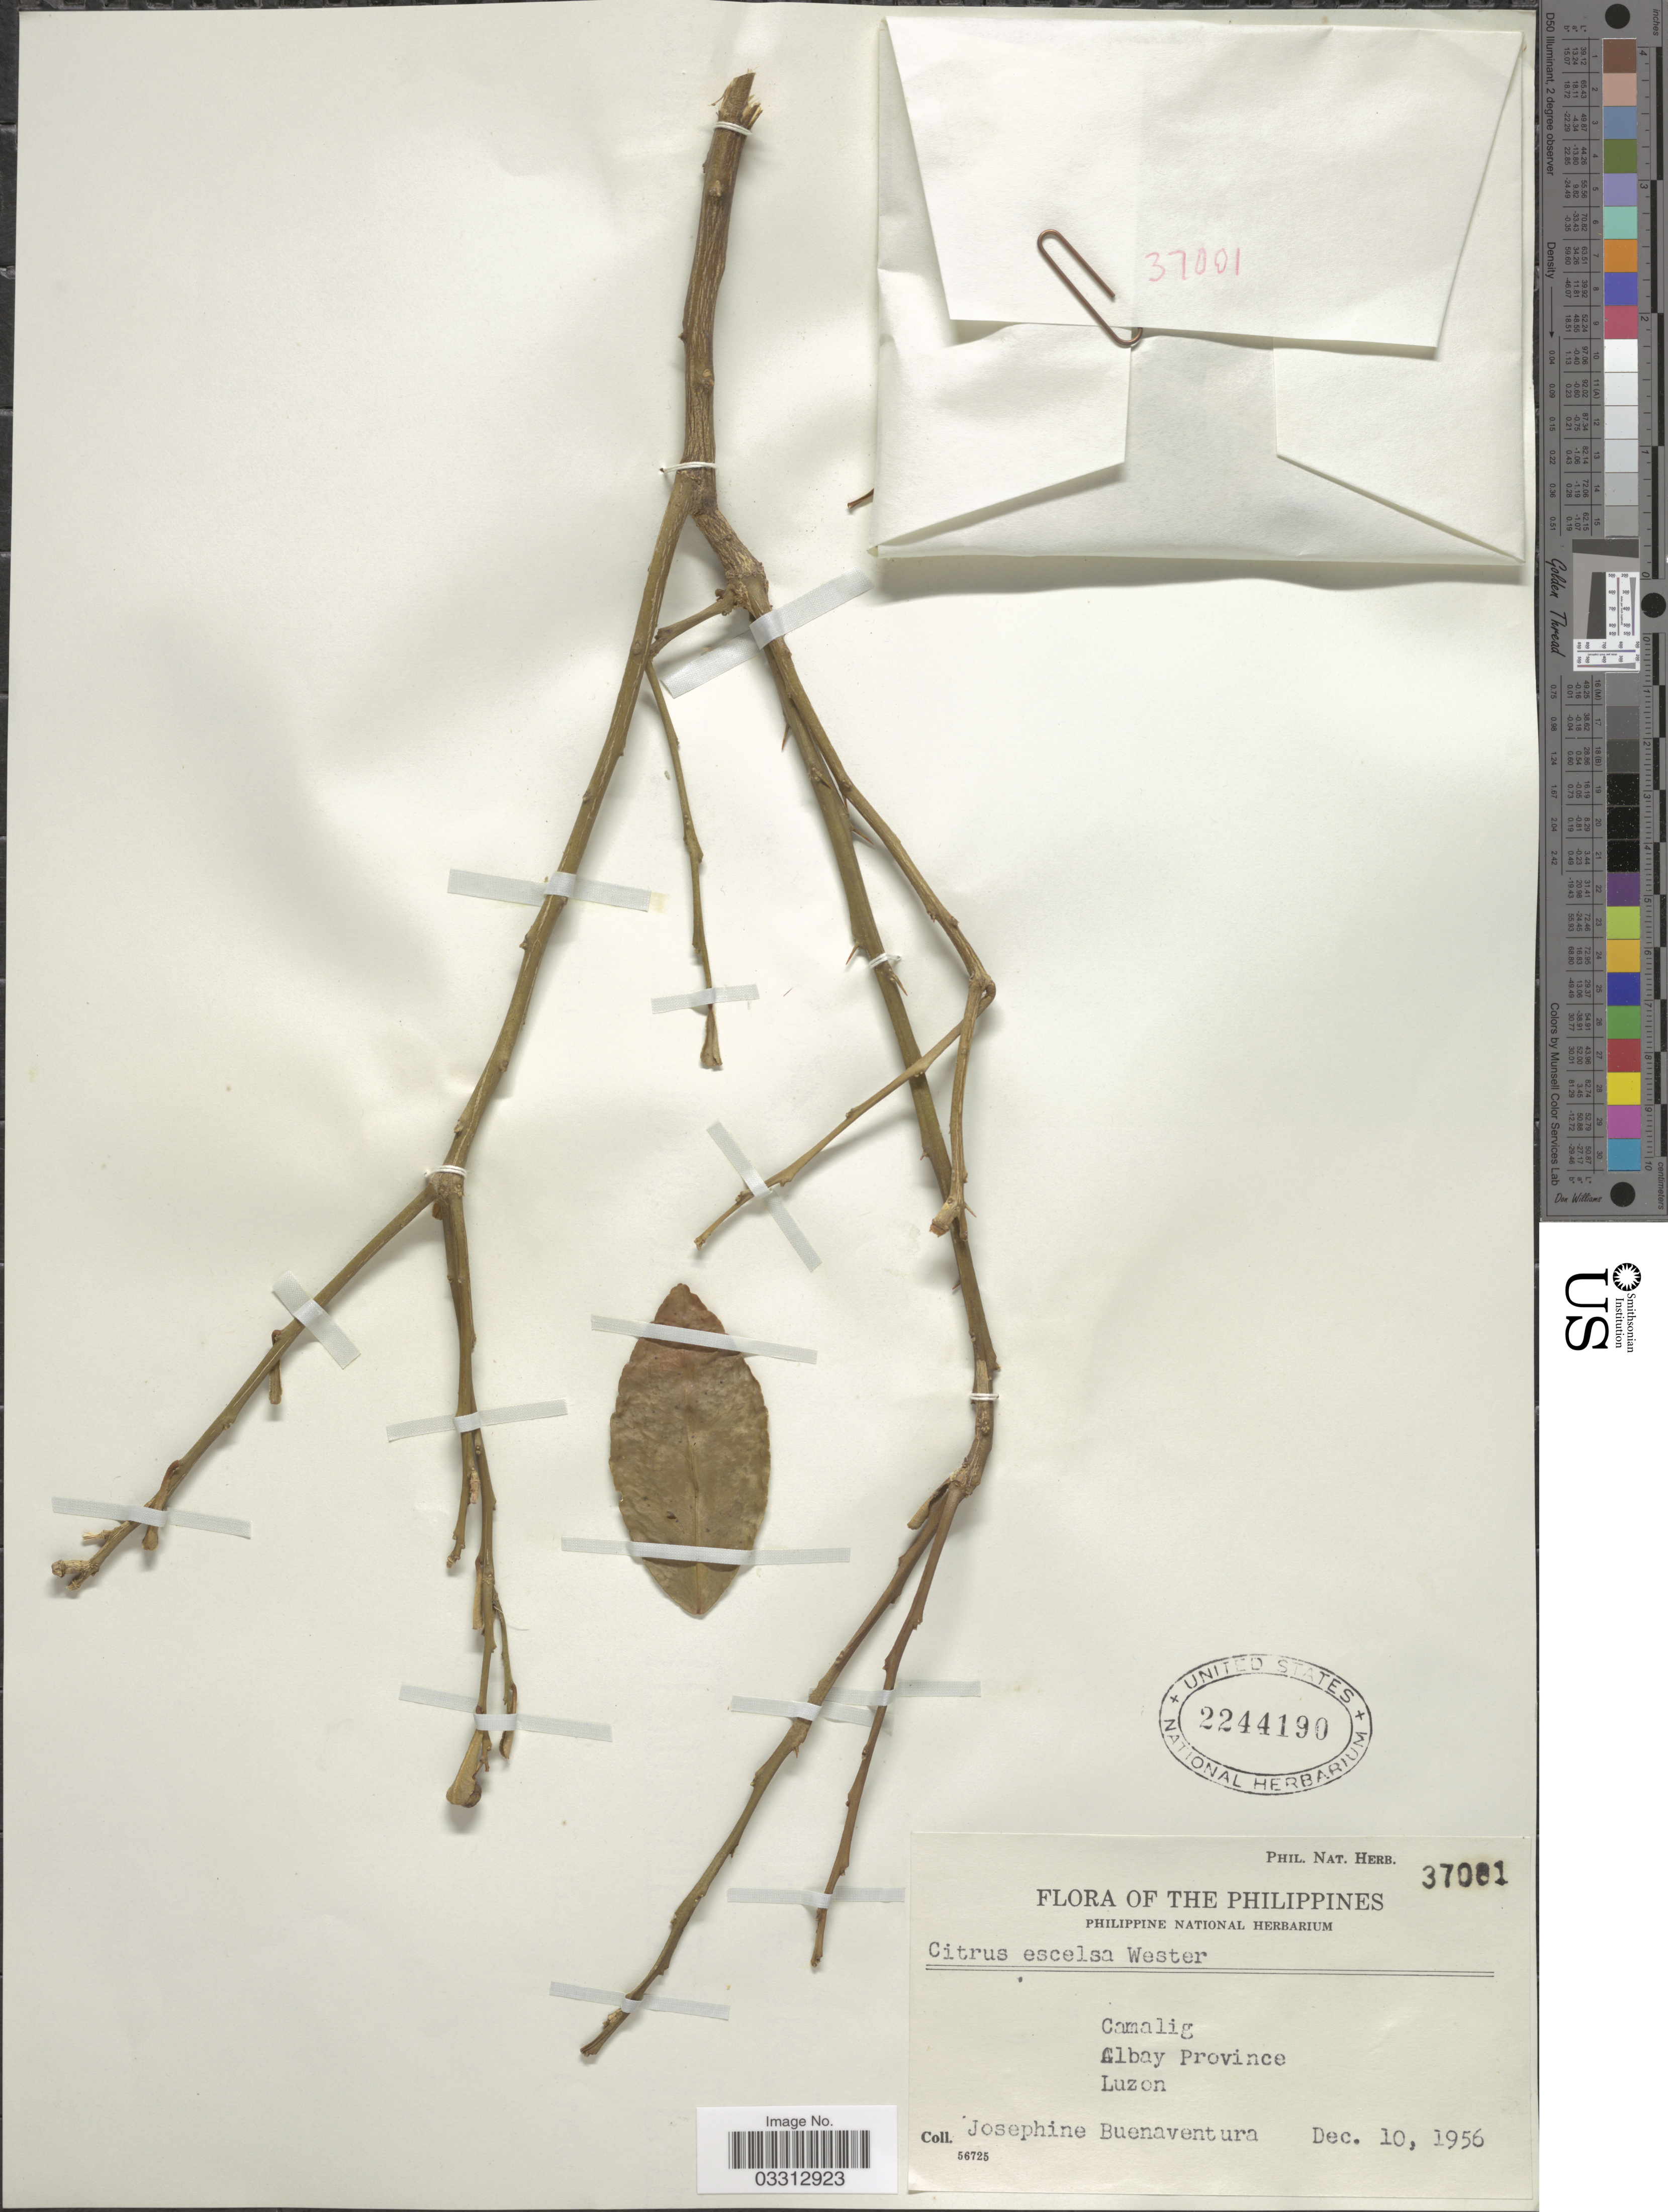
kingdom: Plantae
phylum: Tracheophyta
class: Magnoliopsida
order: Sapindales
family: Rutaceae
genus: Citrus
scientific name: Citrus x excelsa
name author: Wester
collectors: J. Buenaventura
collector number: Phil. Nat. Herb. 37081*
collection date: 1956-12-10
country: Philippines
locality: Camalig. Albay Province. Luzon.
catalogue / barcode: US 2244190